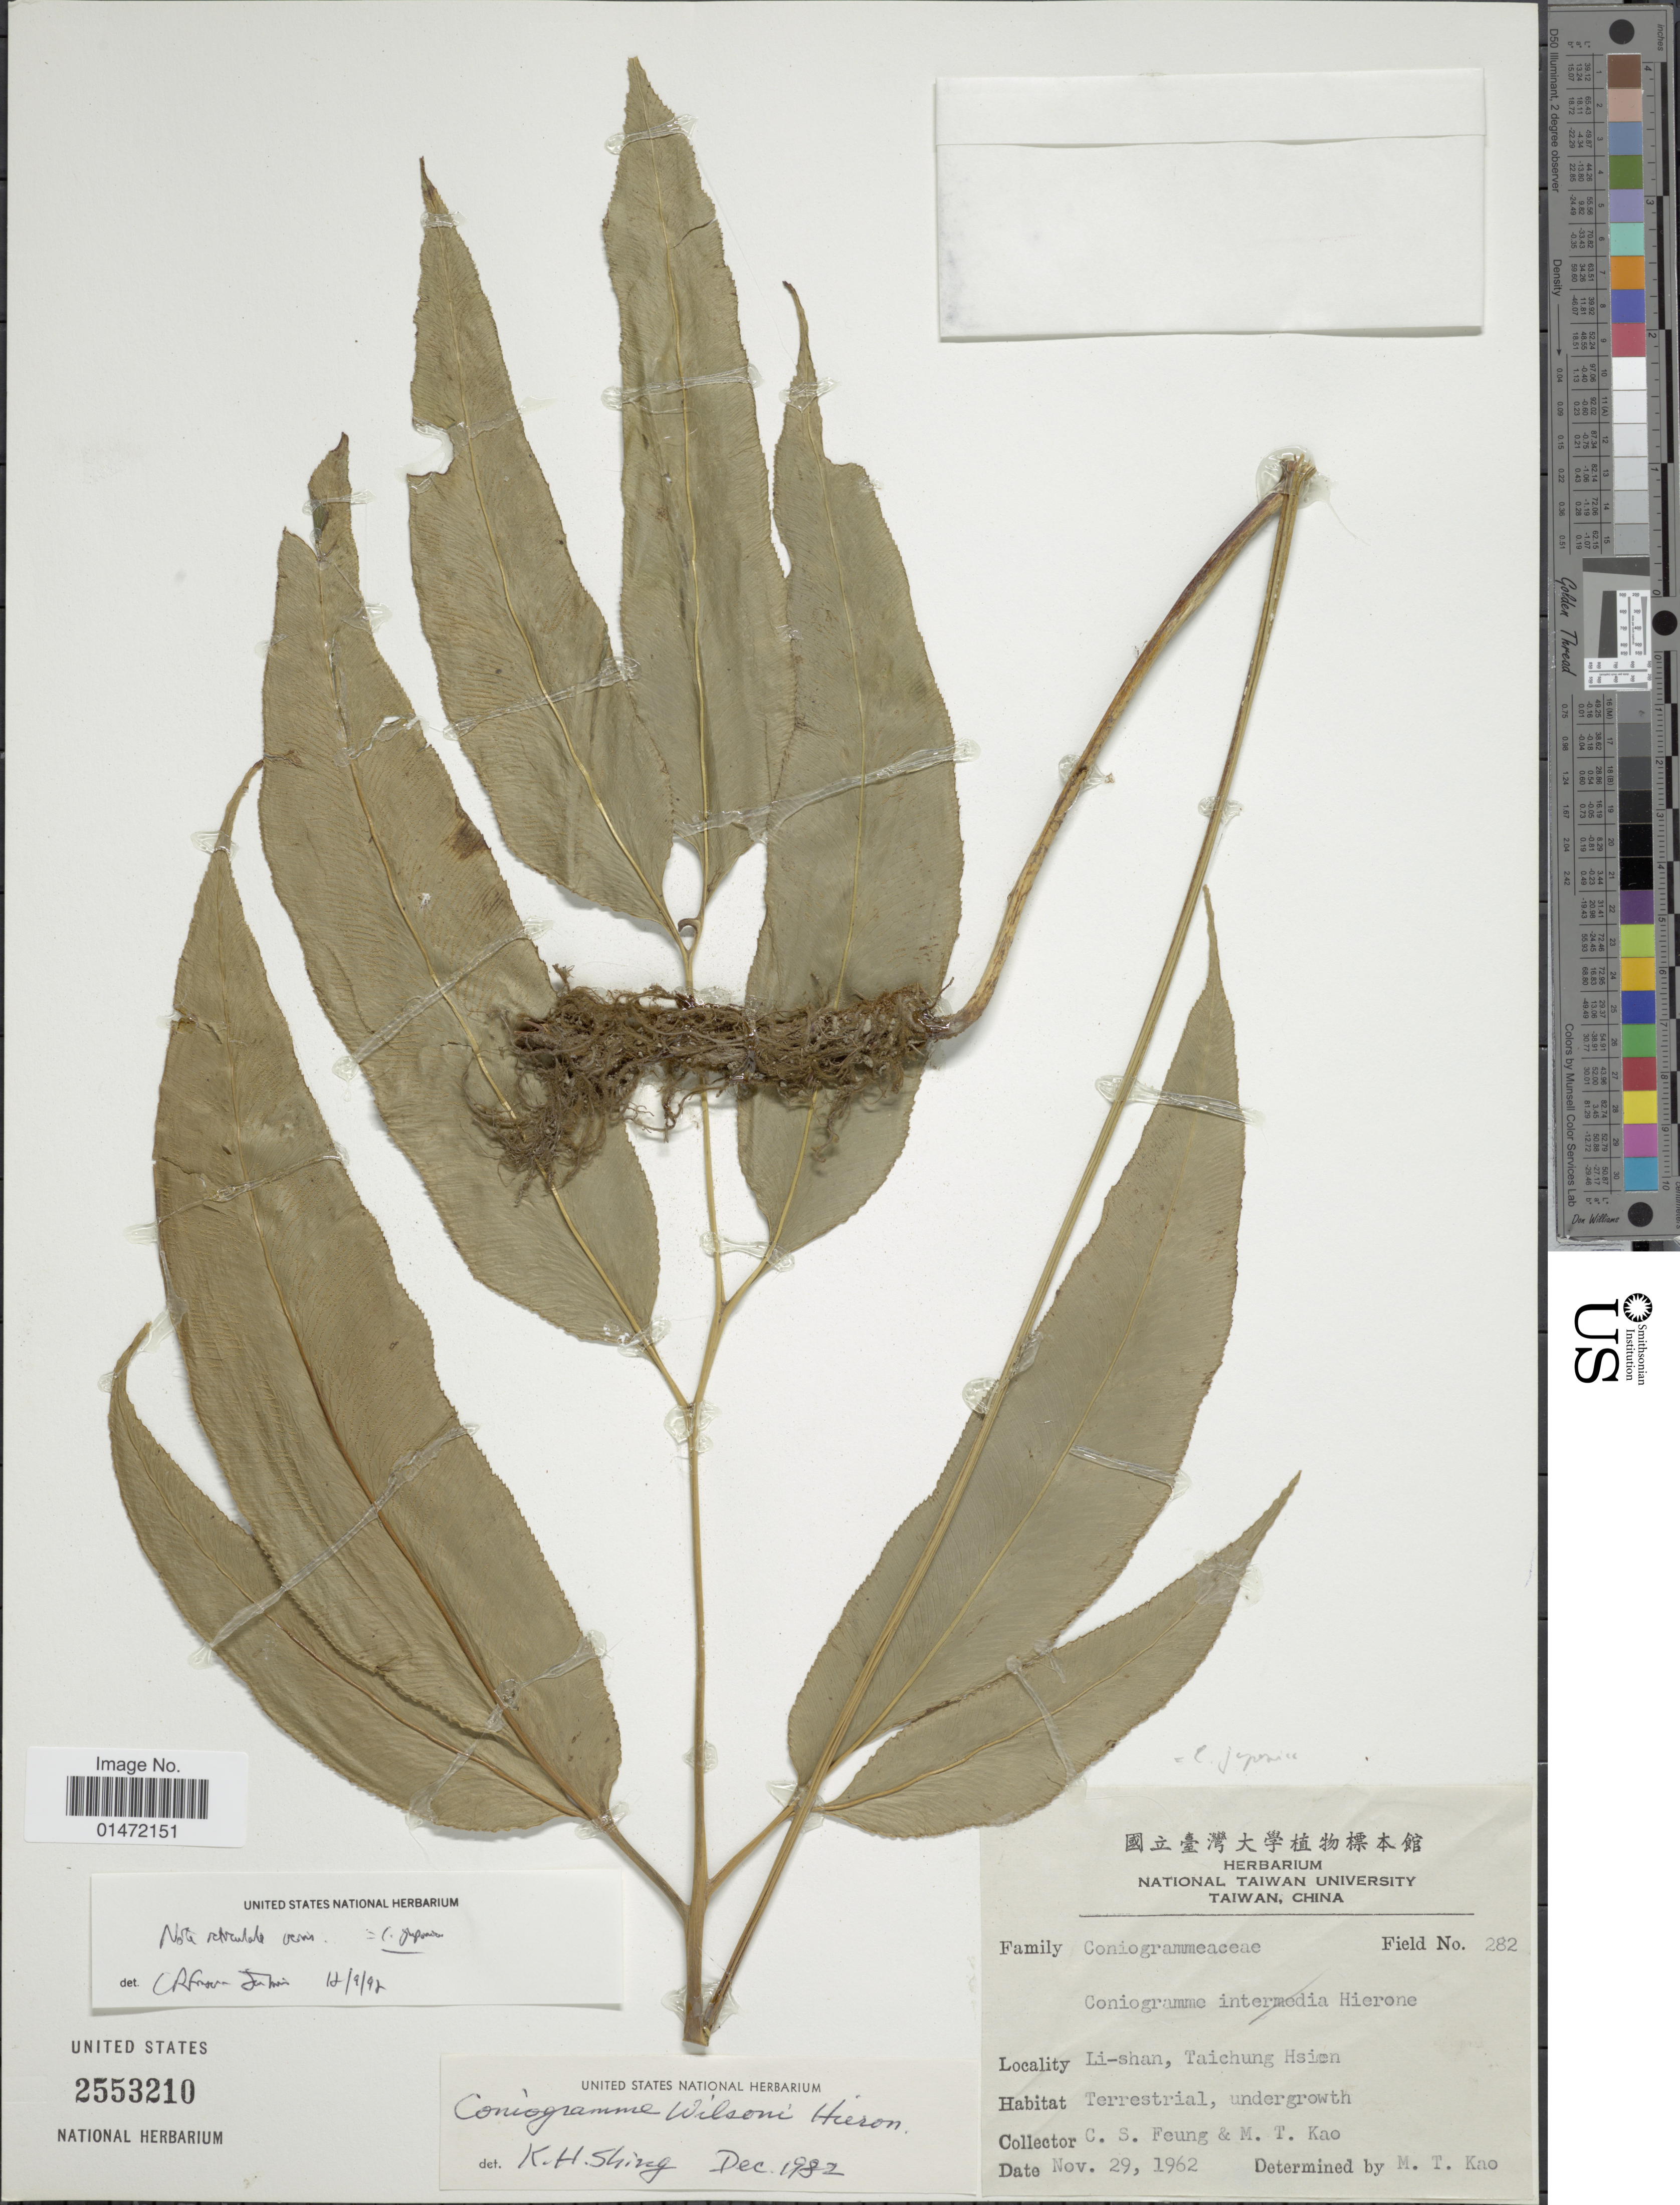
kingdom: Plantae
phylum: Tracheophyta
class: Polypodiopsida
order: Polypodiales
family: Pteridaceae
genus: Coniogramme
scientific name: Coniogramme wilsonii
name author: Hieron.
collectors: C. Feung & M. T. Kao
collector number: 282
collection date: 1962-11-29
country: Taiwan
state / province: Taichung City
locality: Li-shan, Taichung Hsien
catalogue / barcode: US 2553210